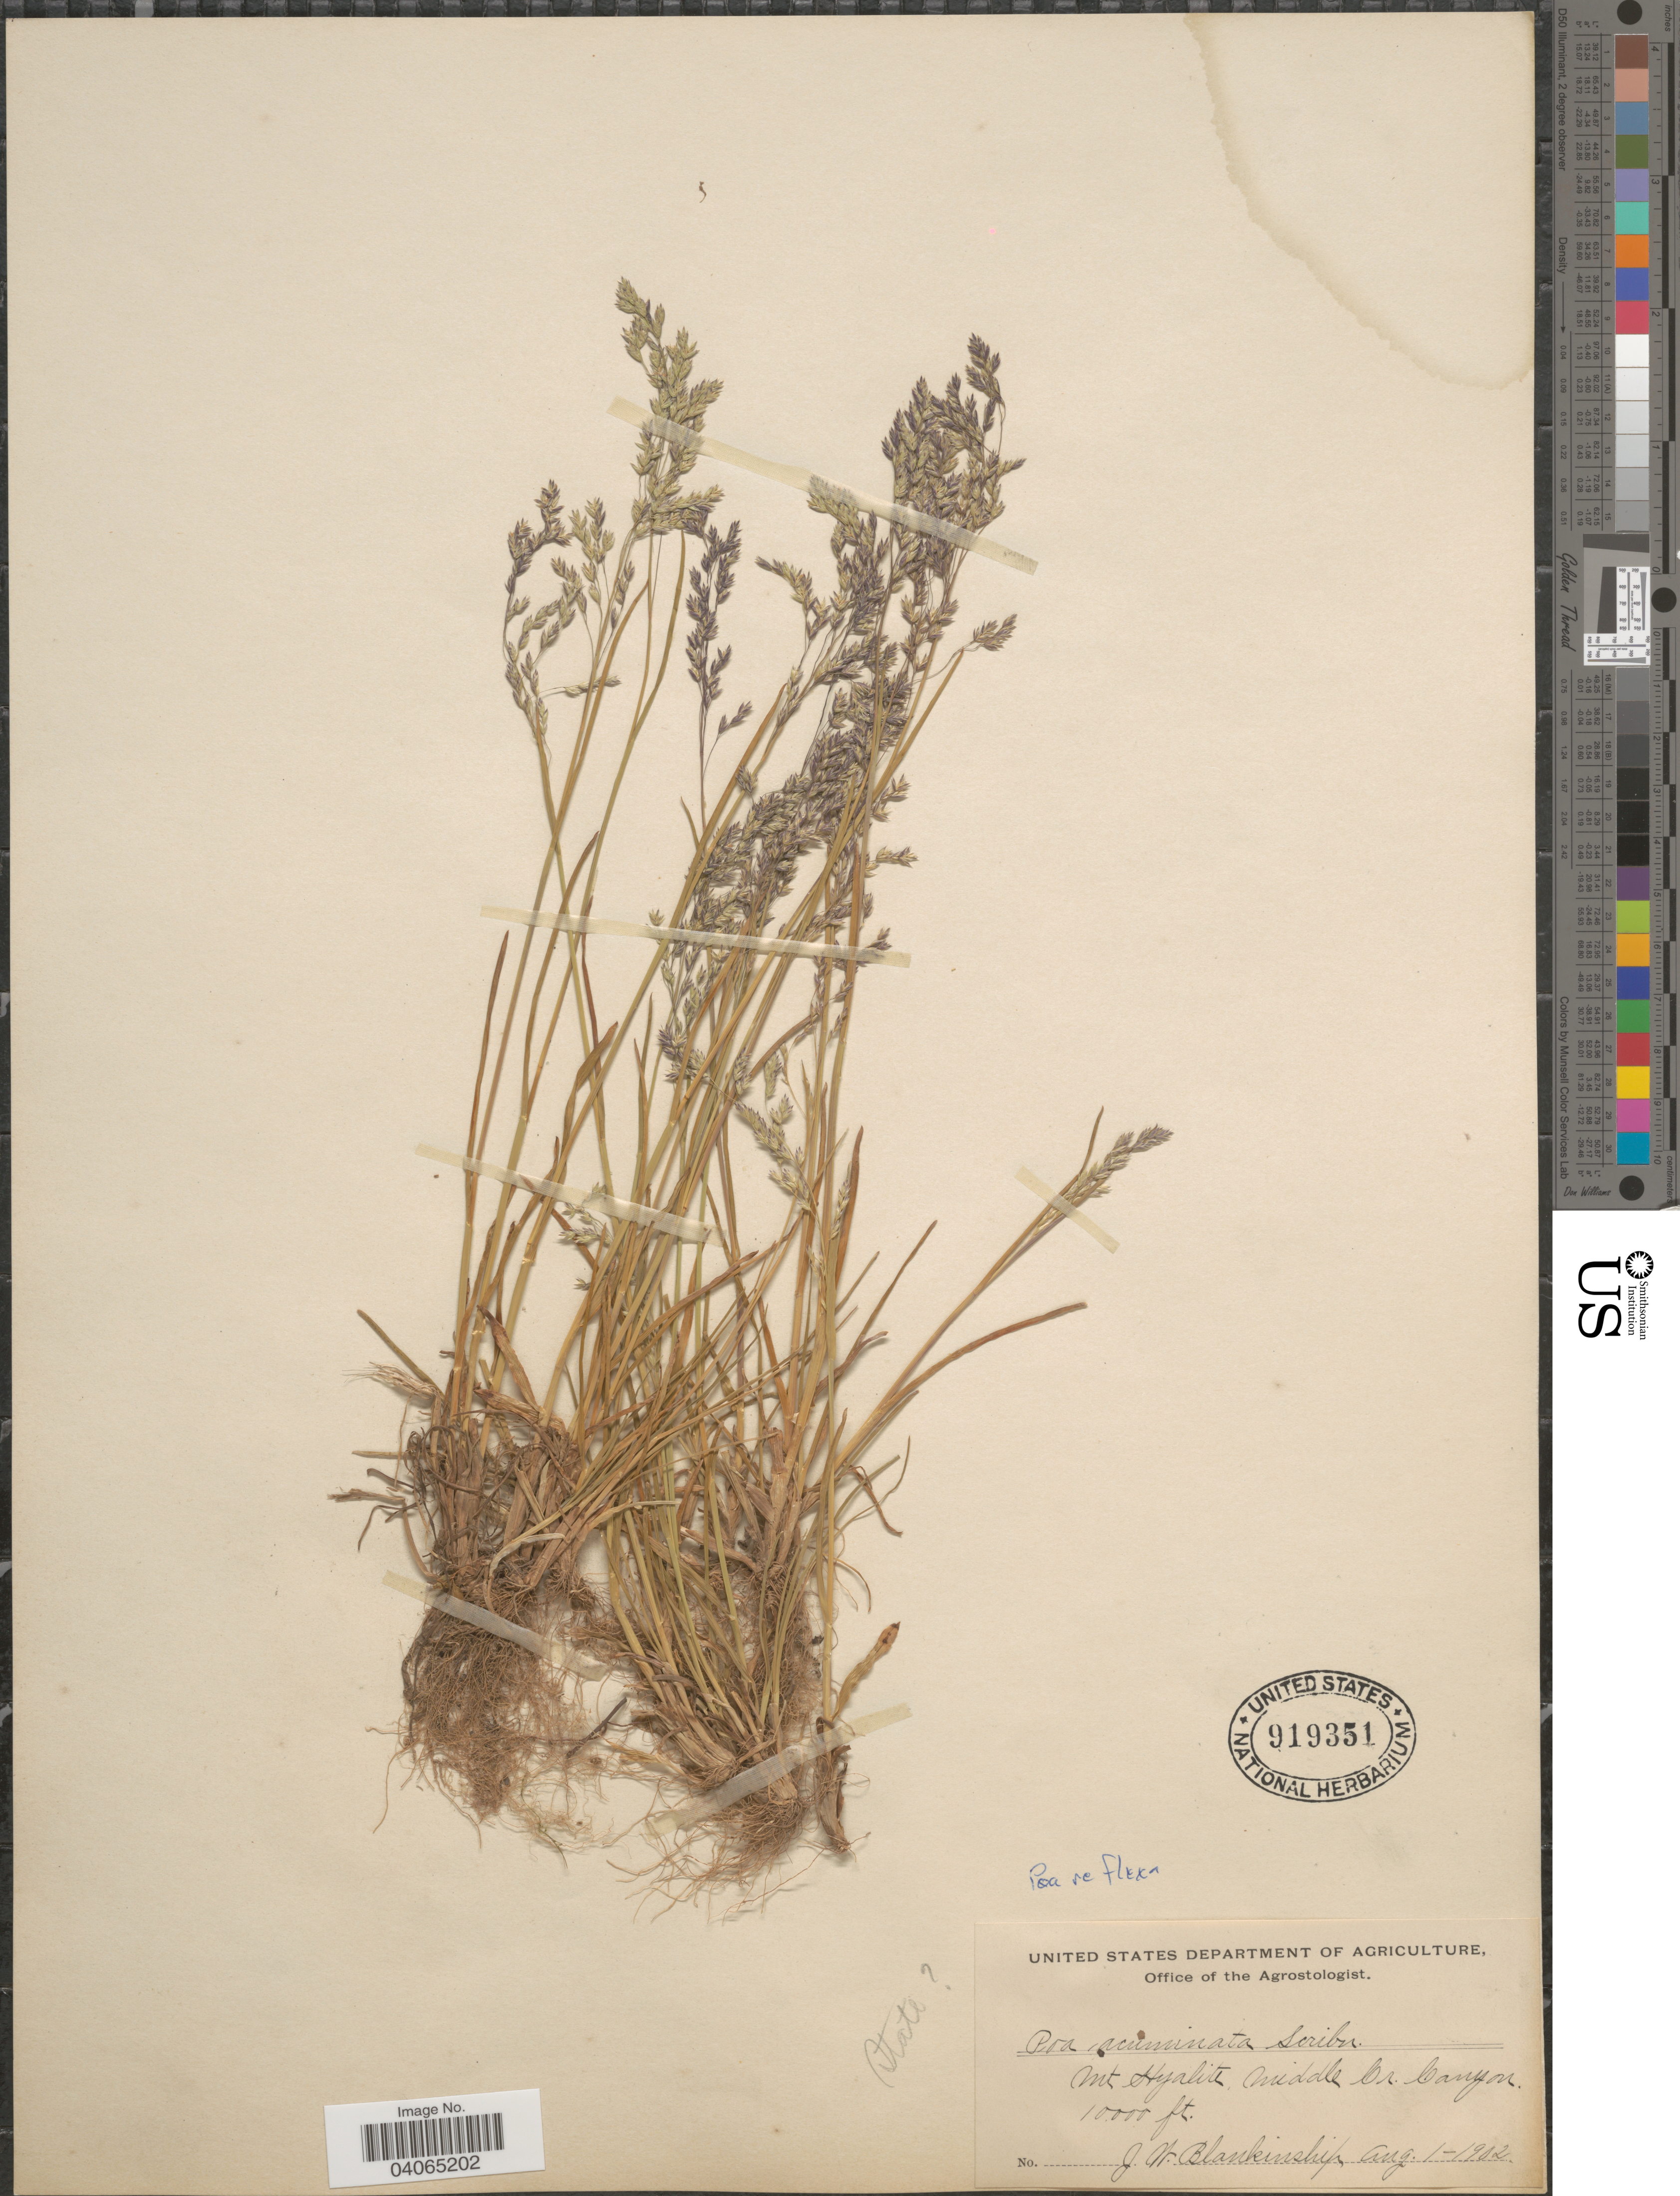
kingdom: Plantae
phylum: Tracheophyta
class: Liliopsida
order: Poales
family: Poaceae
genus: Poa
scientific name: Poa reflexa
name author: Vasey & Scribn.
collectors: J. W. Blankinship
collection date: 1902-08-01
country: United States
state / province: Montana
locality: Mt. Hyalite, Middle Cr. Canyon.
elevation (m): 3048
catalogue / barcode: US 919351